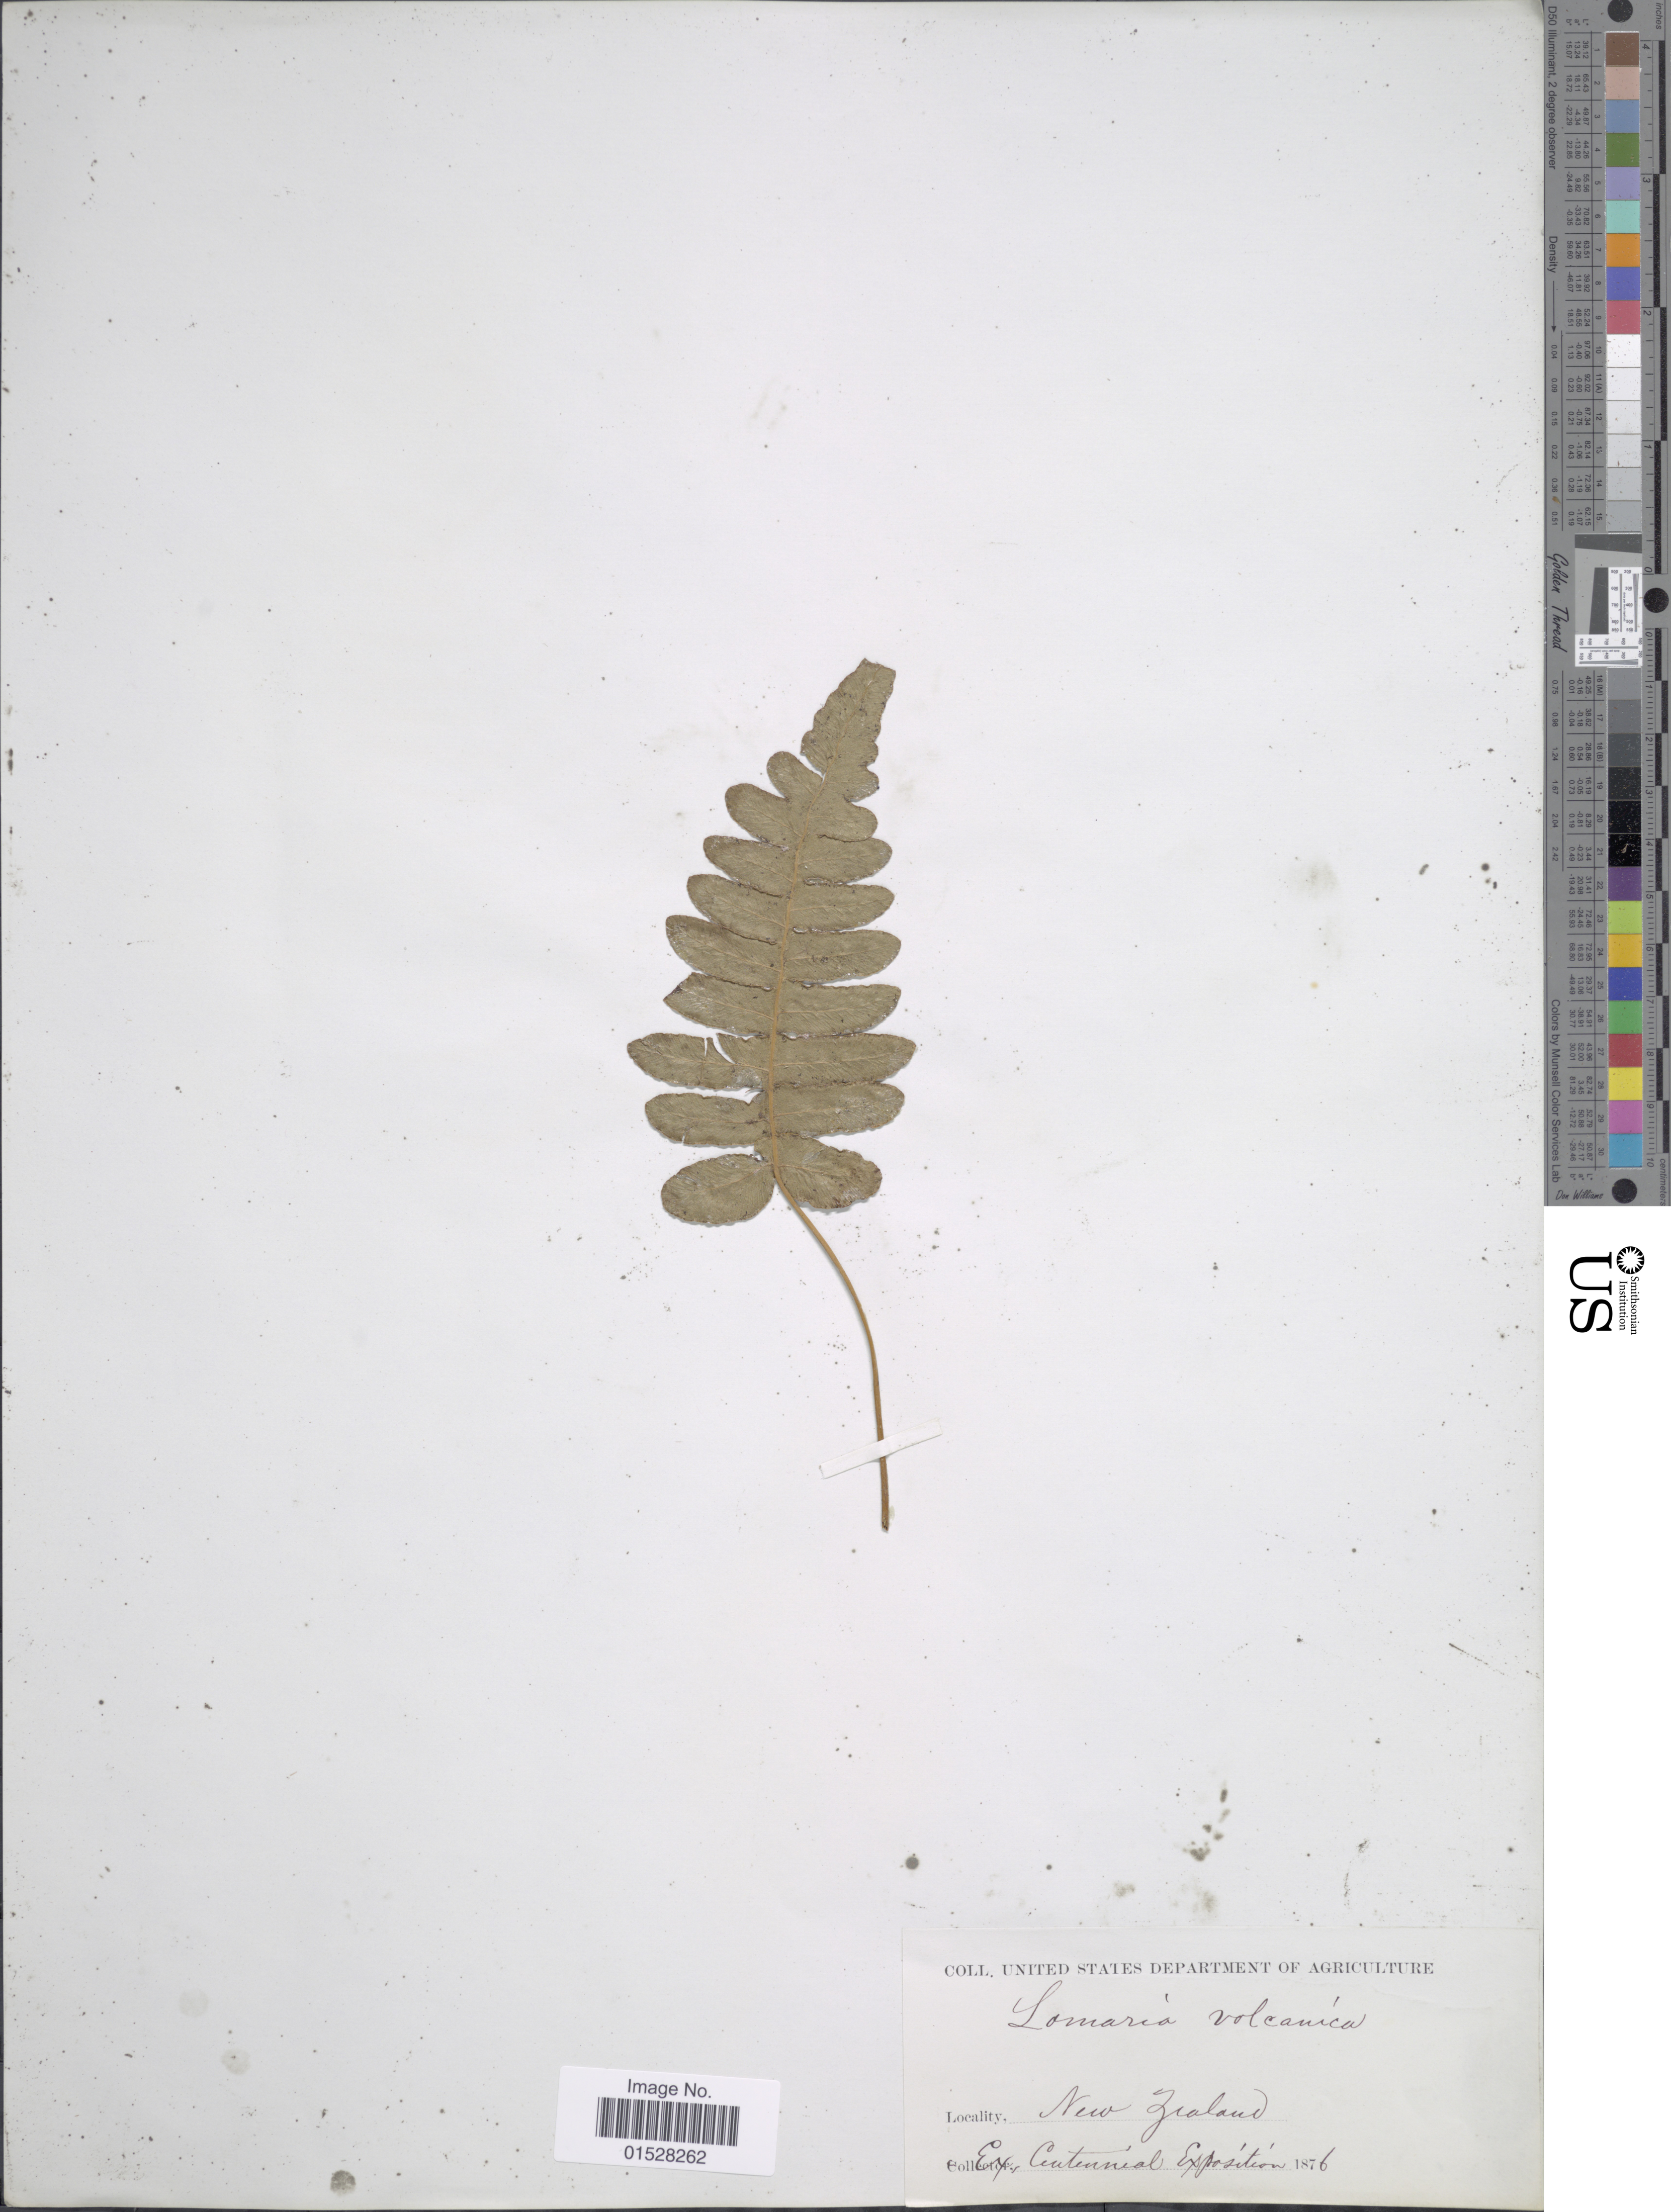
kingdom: Plantae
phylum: Tracheophyta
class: Polypodiopsida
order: Polypodiales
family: Blechnaceae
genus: Blechnum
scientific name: Blechnum vulcanicum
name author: (Blume) Kuhn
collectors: ex Centennial Exposition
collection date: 1876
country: New Zealand